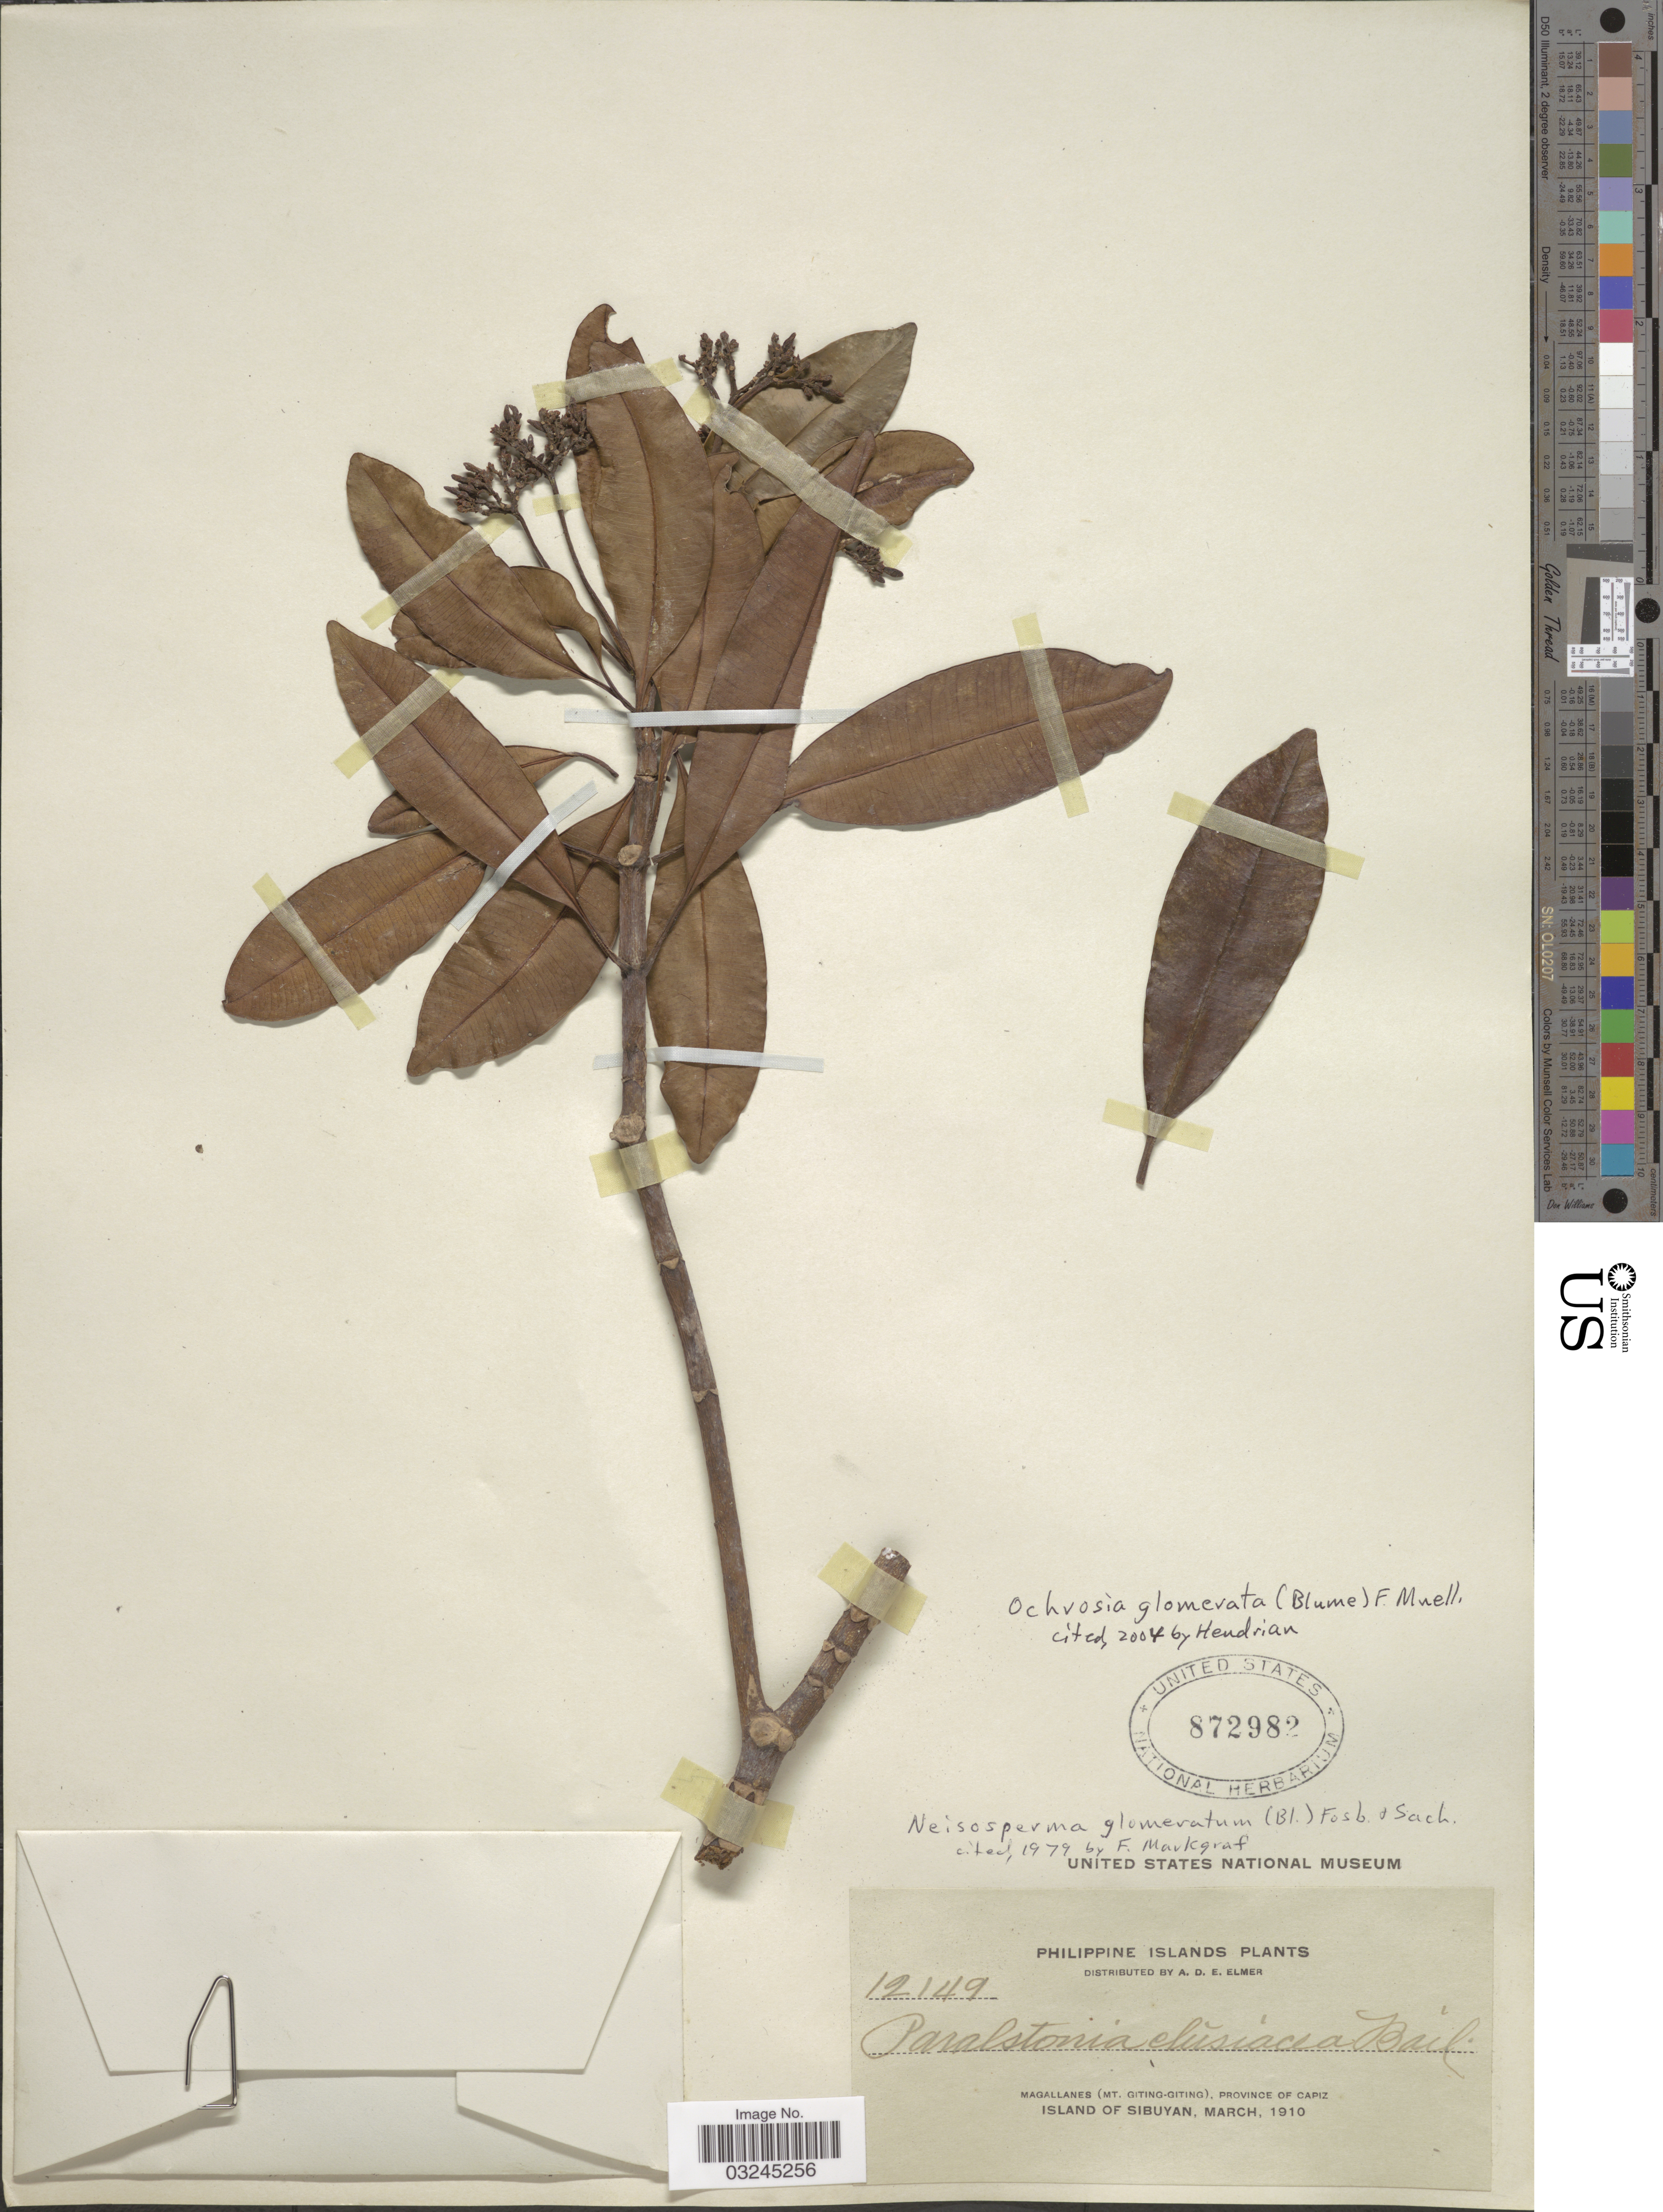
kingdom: Plantae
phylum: Tracheophyta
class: Magnoliopsida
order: Gentianales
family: Apocynaceae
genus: Ochrosia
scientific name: Ochrosia glomerata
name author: (Blume) F. Muell.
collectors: A. D. E. Elmer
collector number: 12149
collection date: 1910-03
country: Philippines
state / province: Western Visayas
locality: Magallanes (Mt. Giting-Giting), Province of Capiz. Island of Sibuyan.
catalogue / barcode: US 872982